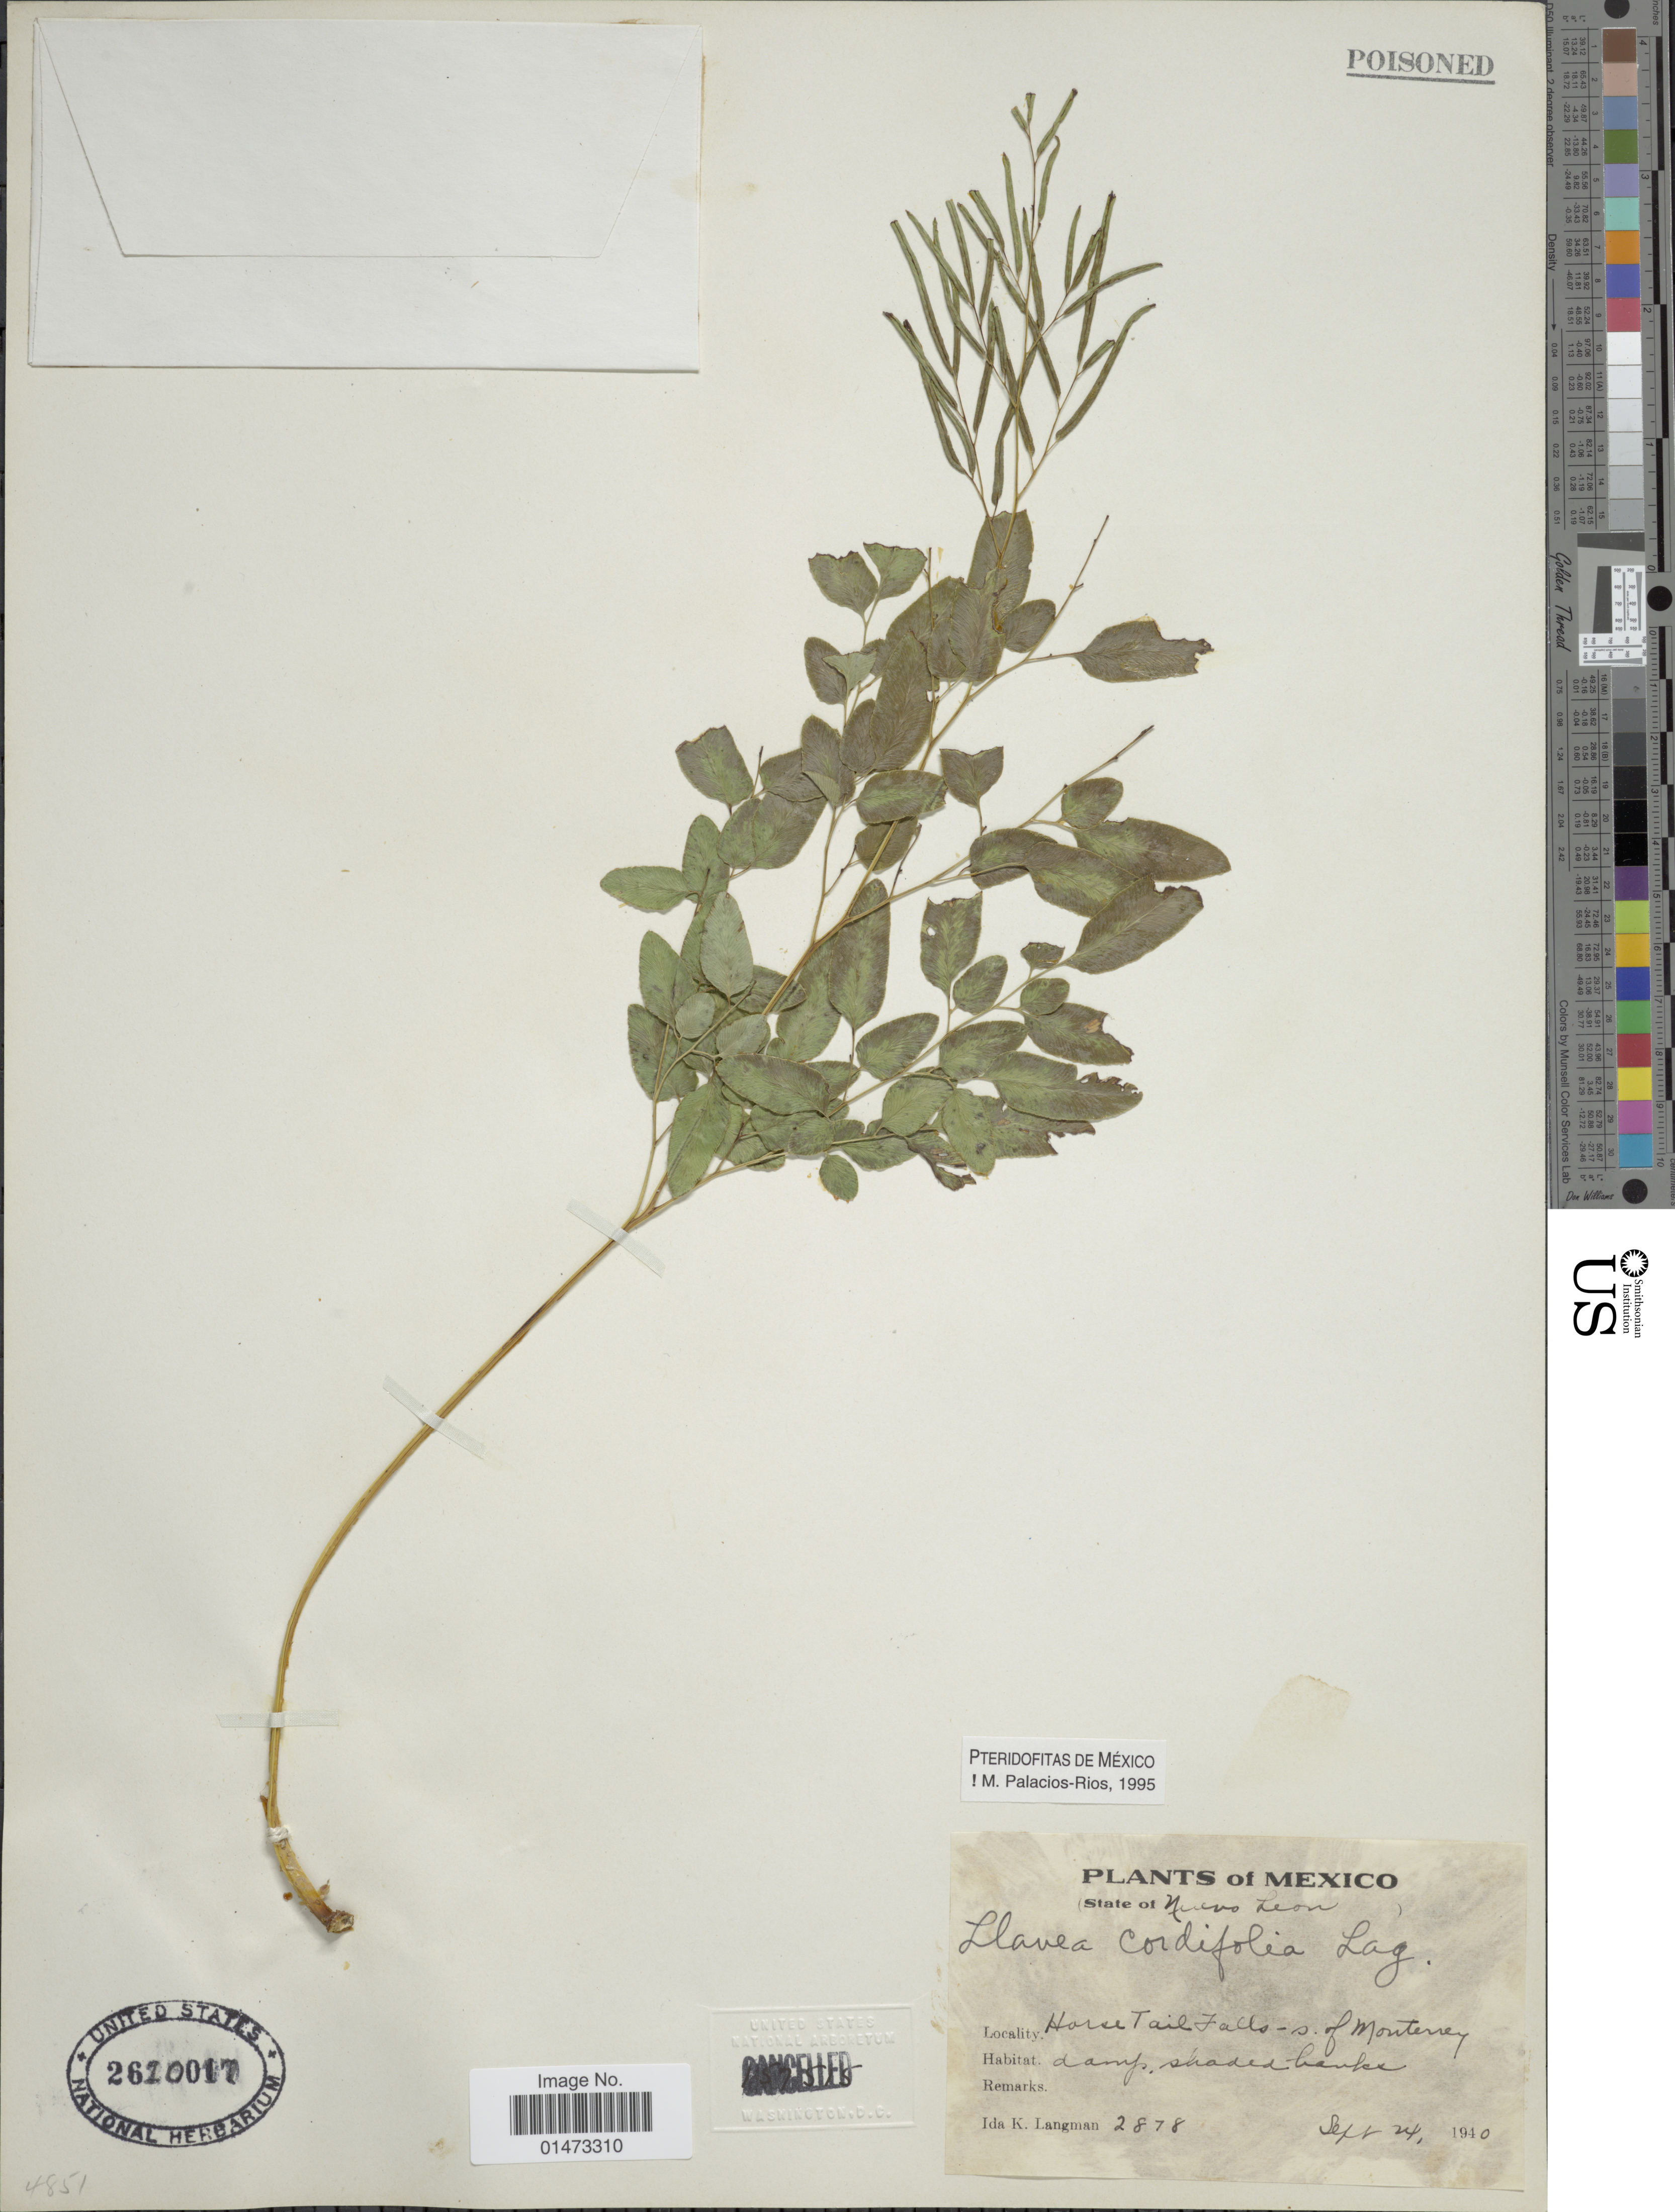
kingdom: Plantae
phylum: Tracheophyta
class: Polypodiopsida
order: Polypodiales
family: Pteridaceae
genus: Llavea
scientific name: Llavea cordifolia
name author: Lag.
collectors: I. K. Langman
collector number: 2878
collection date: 1940-09-24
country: Mexico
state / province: Nuevo León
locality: Harse Tail Falls-s. of Monterrey.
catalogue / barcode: US 2610017